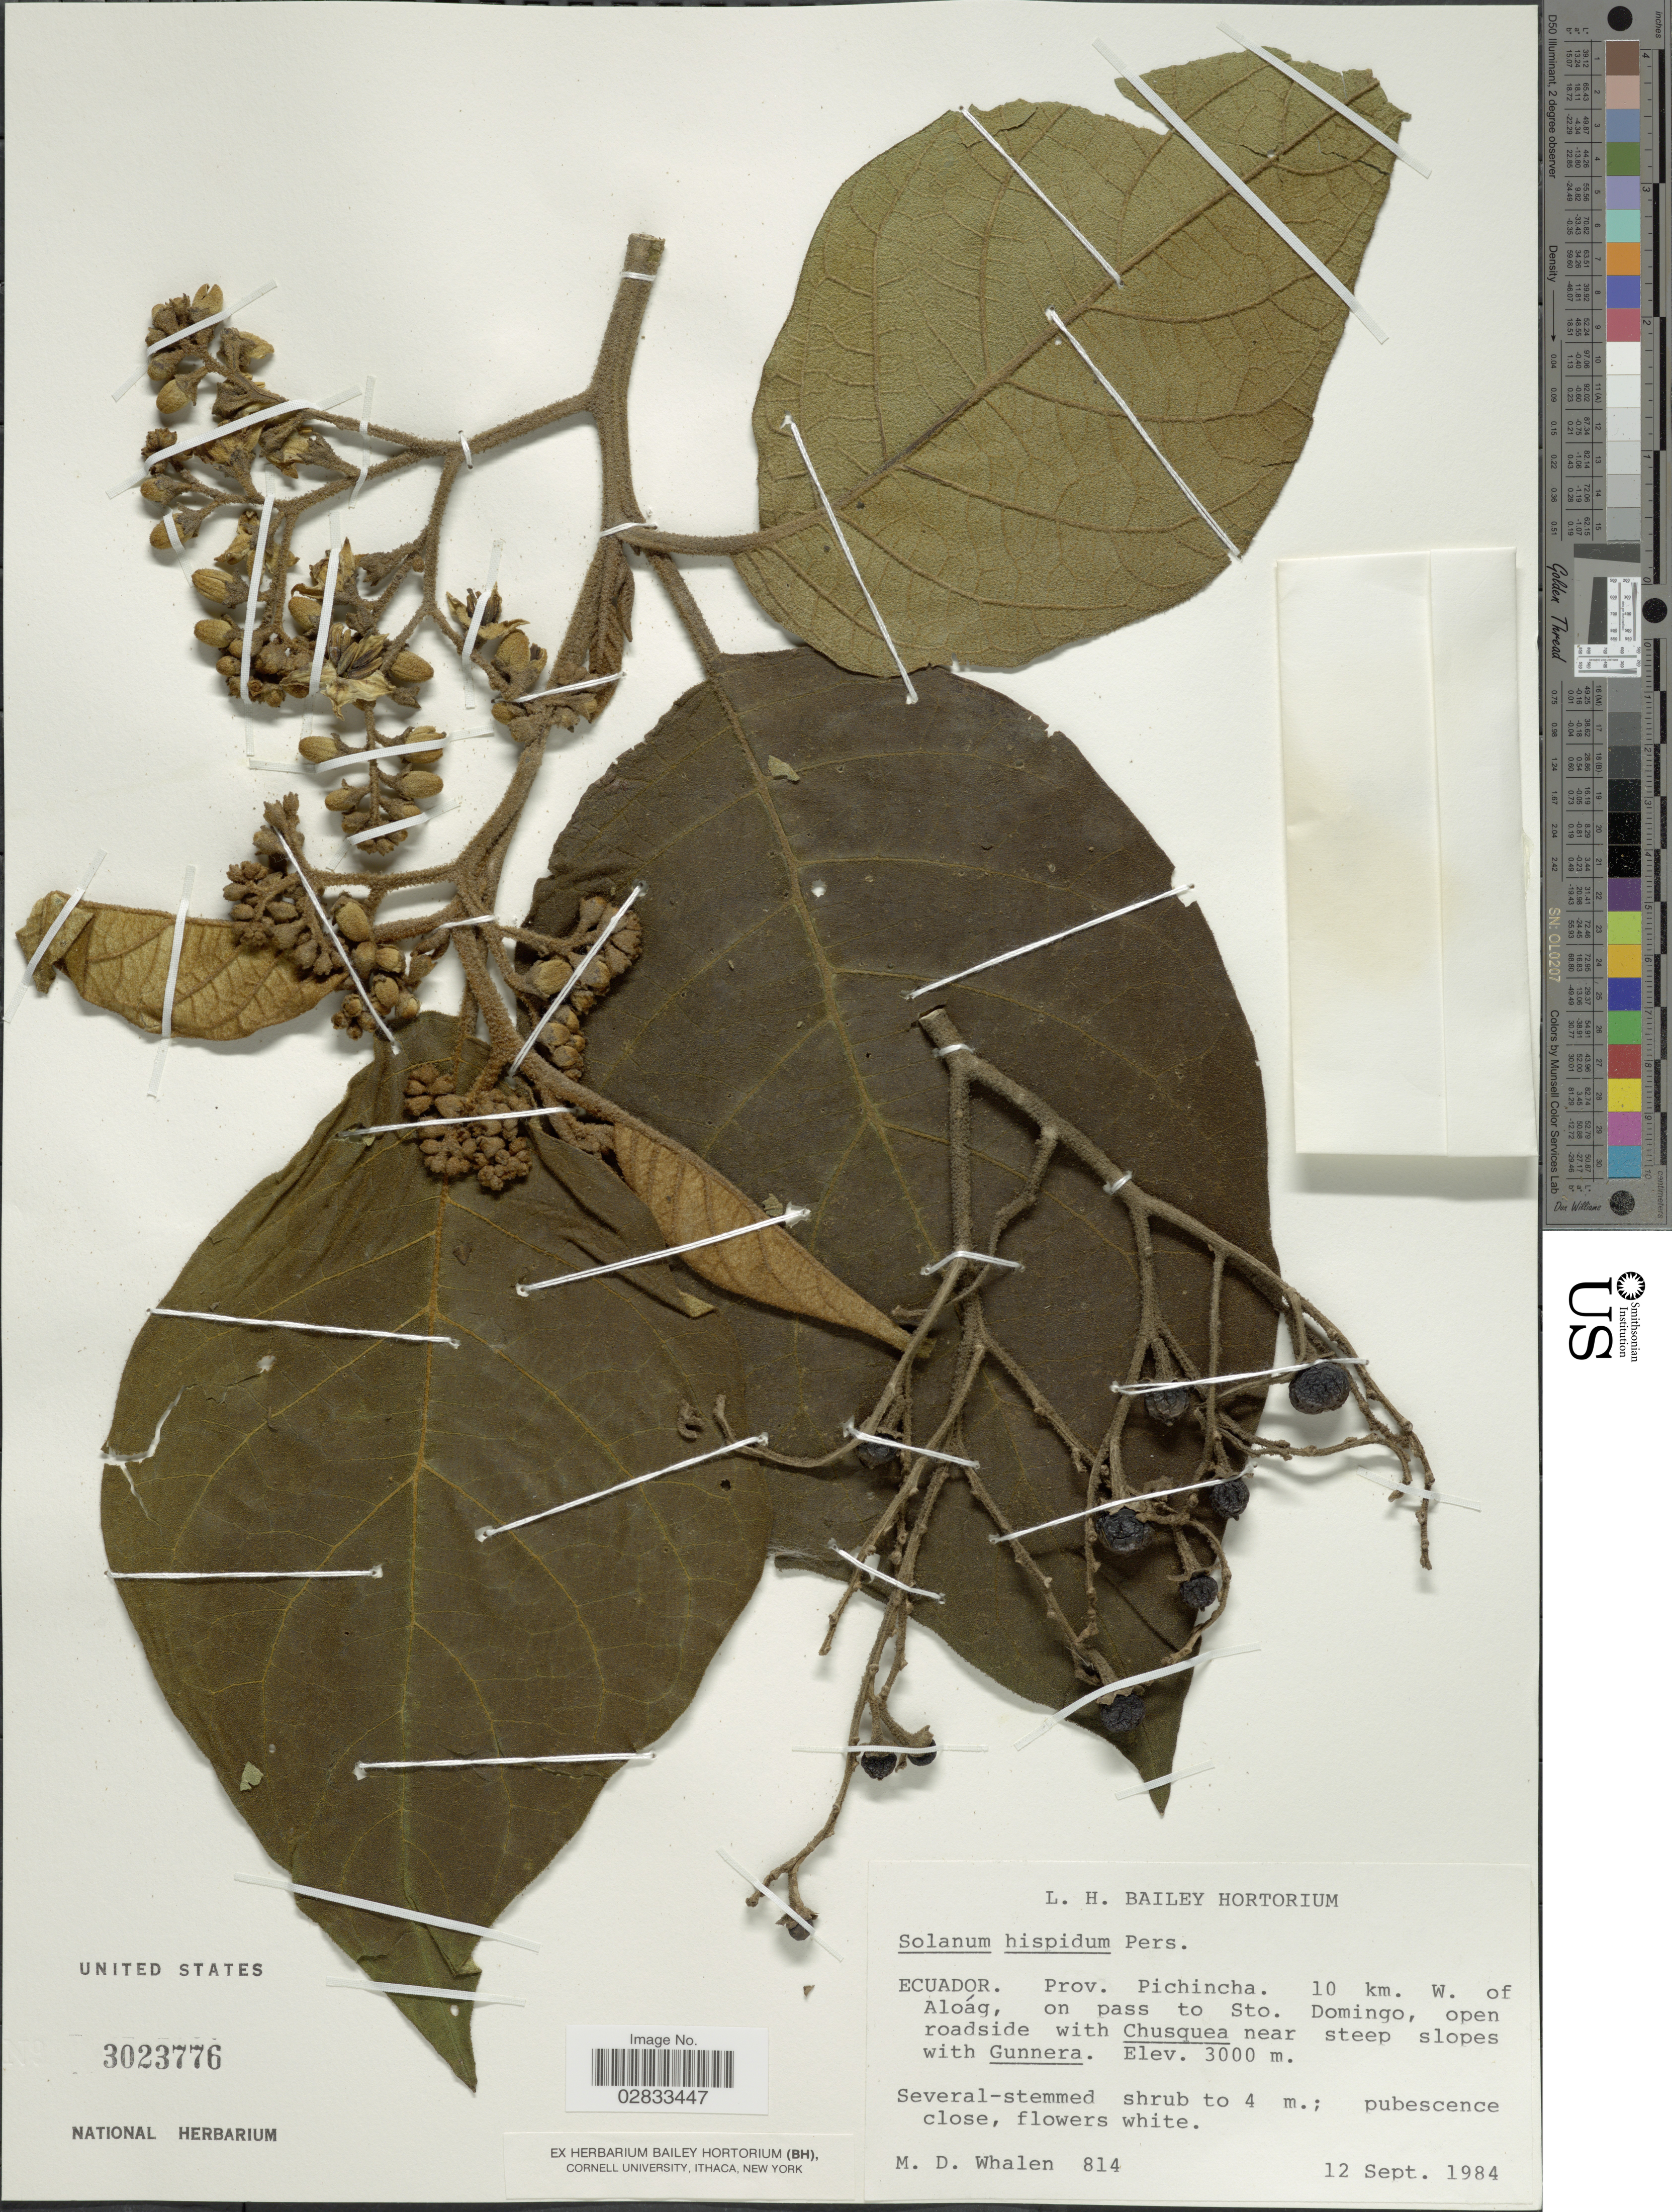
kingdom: Plantae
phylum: Tracheophyta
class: Magnoliopsida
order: Solanales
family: Solanaceae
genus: Solanum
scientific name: Solanum hispidum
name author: Pers.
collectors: M. Whalen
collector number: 814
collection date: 1984-09-12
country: Ecuador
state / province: Pichincha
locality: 10 km. W. of Aloáq, on pass to Sto. Domingo.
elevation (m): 3000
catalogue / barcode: US 3023776